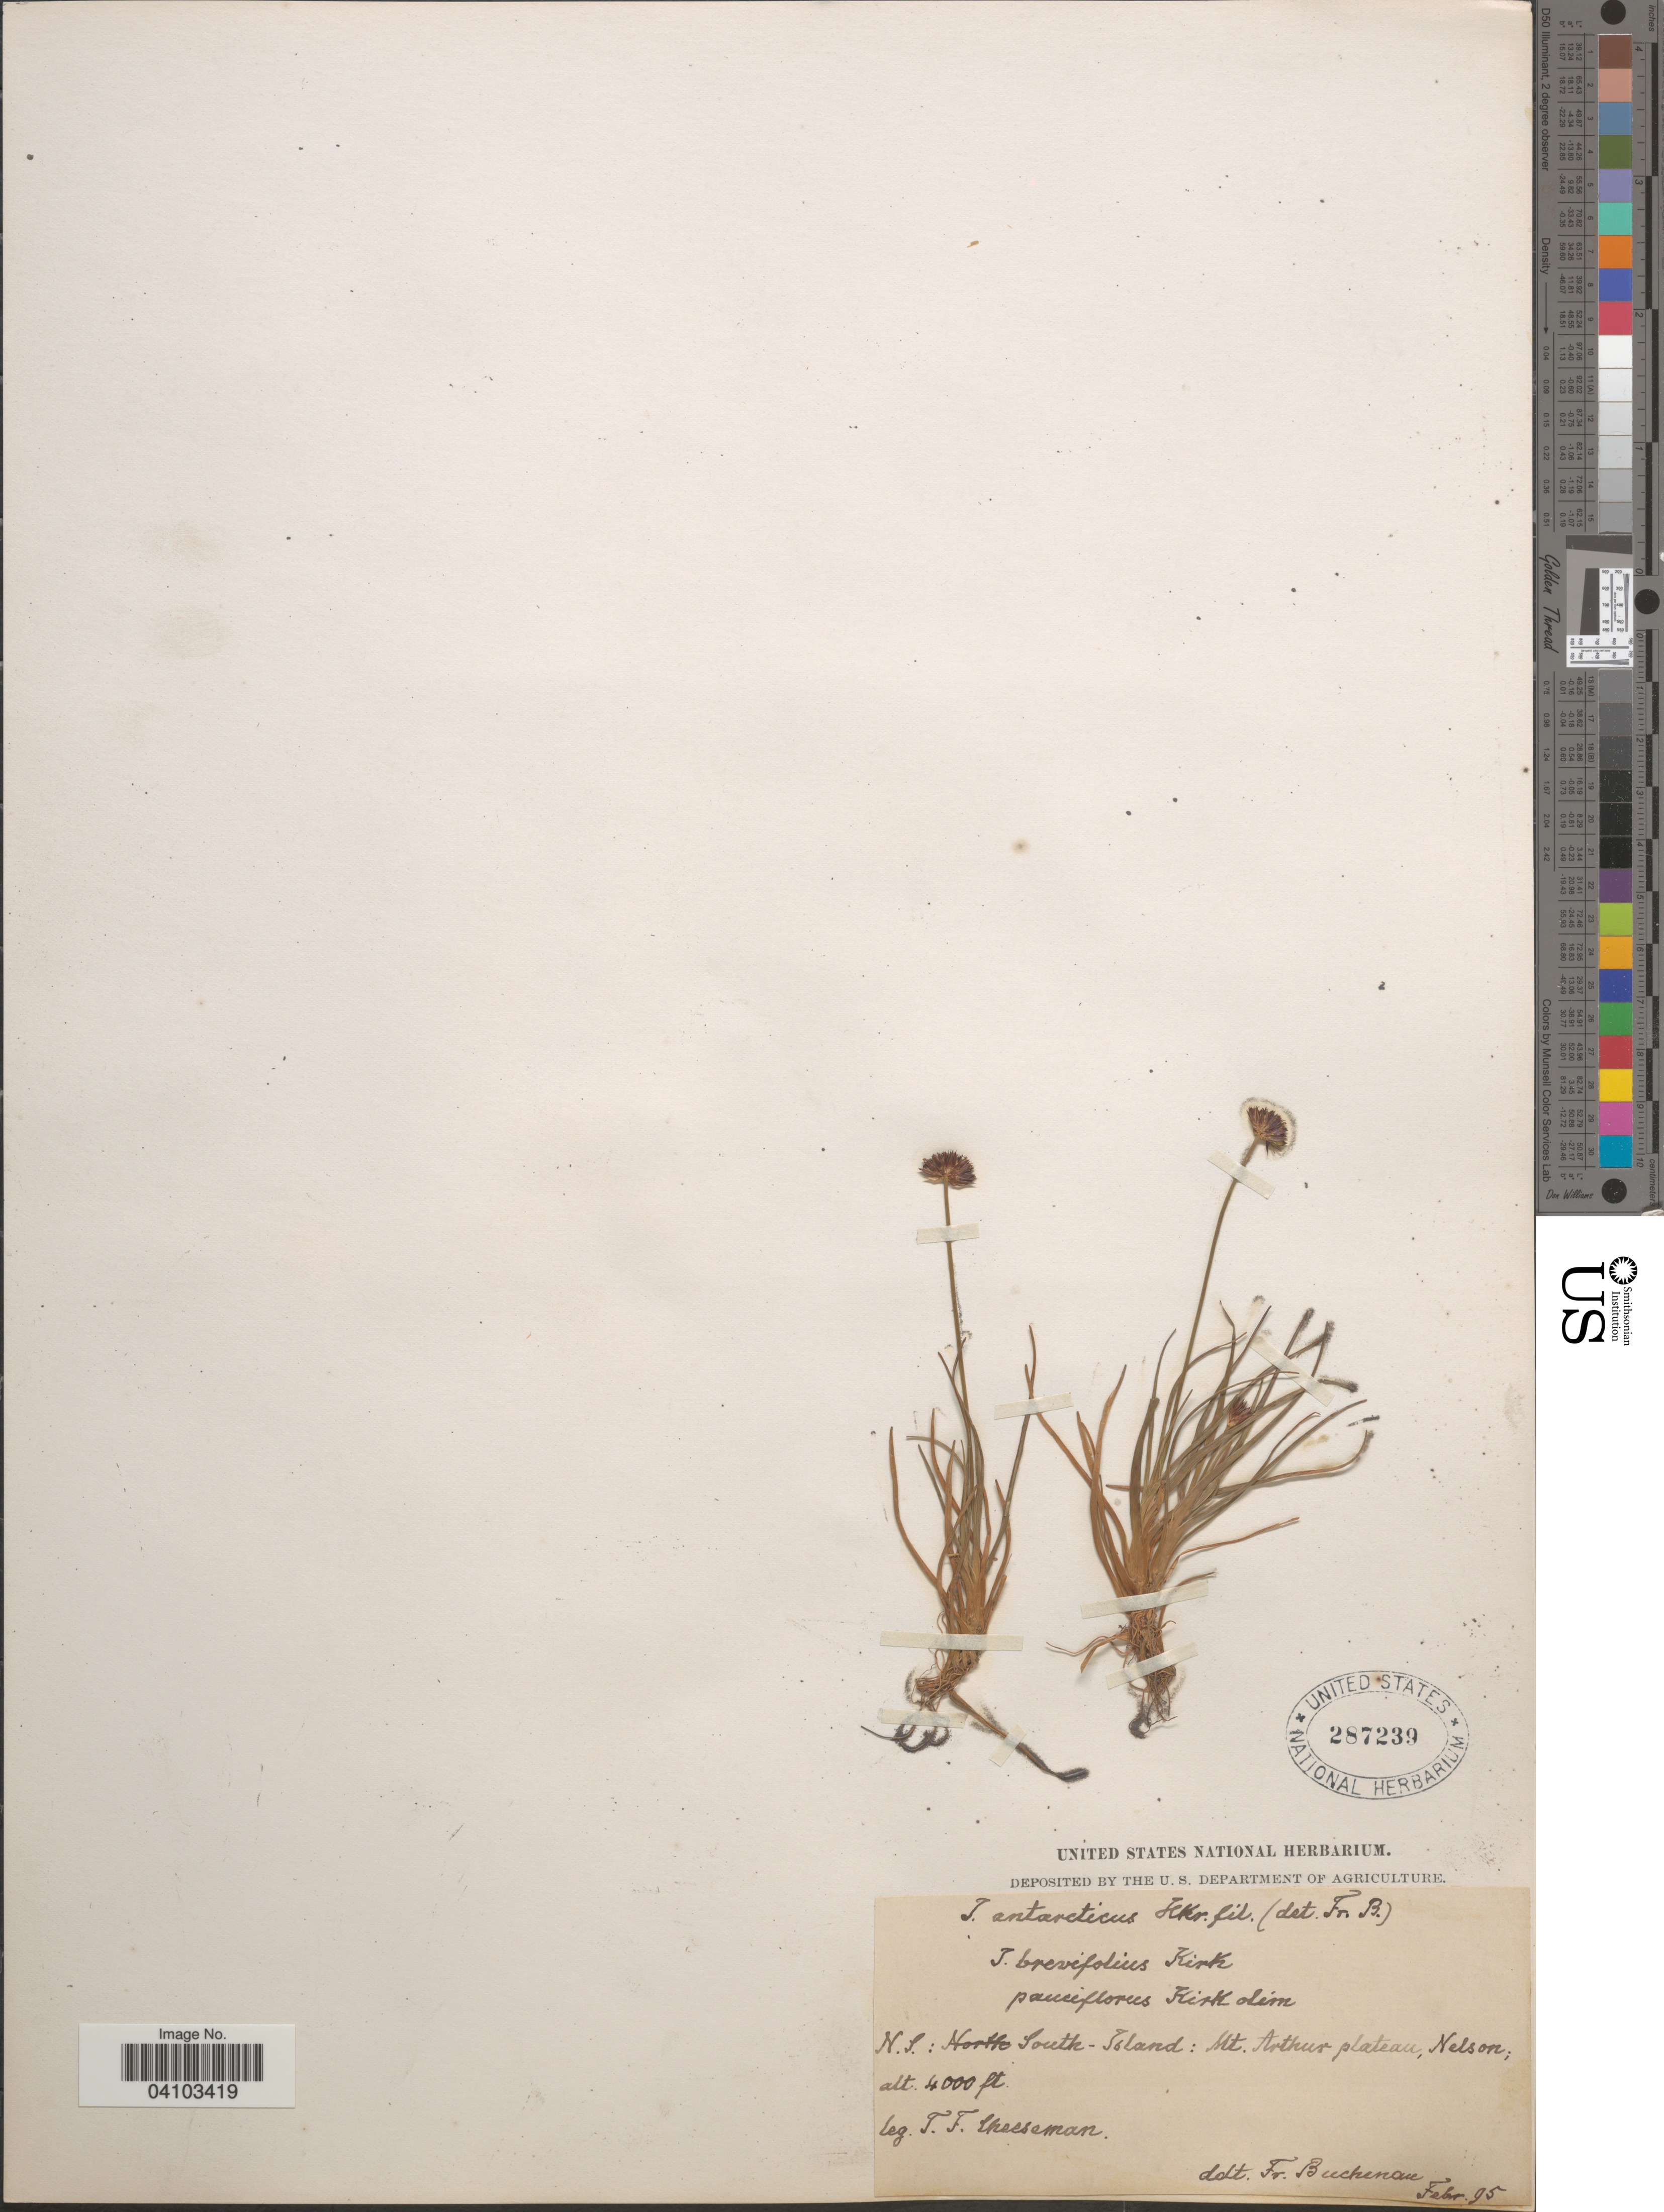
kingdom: Plantae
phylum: Tracheophyta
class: Liliopsida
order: Poales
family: Juncaceae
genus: Juncus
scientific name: Juncus antarcticus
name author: Hook. f.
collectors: T. F. Cheeseman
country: New Zealand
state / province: Nelson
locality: South-Island: Mt. Arthur plateau.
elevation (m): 1219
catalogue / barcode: US 287239